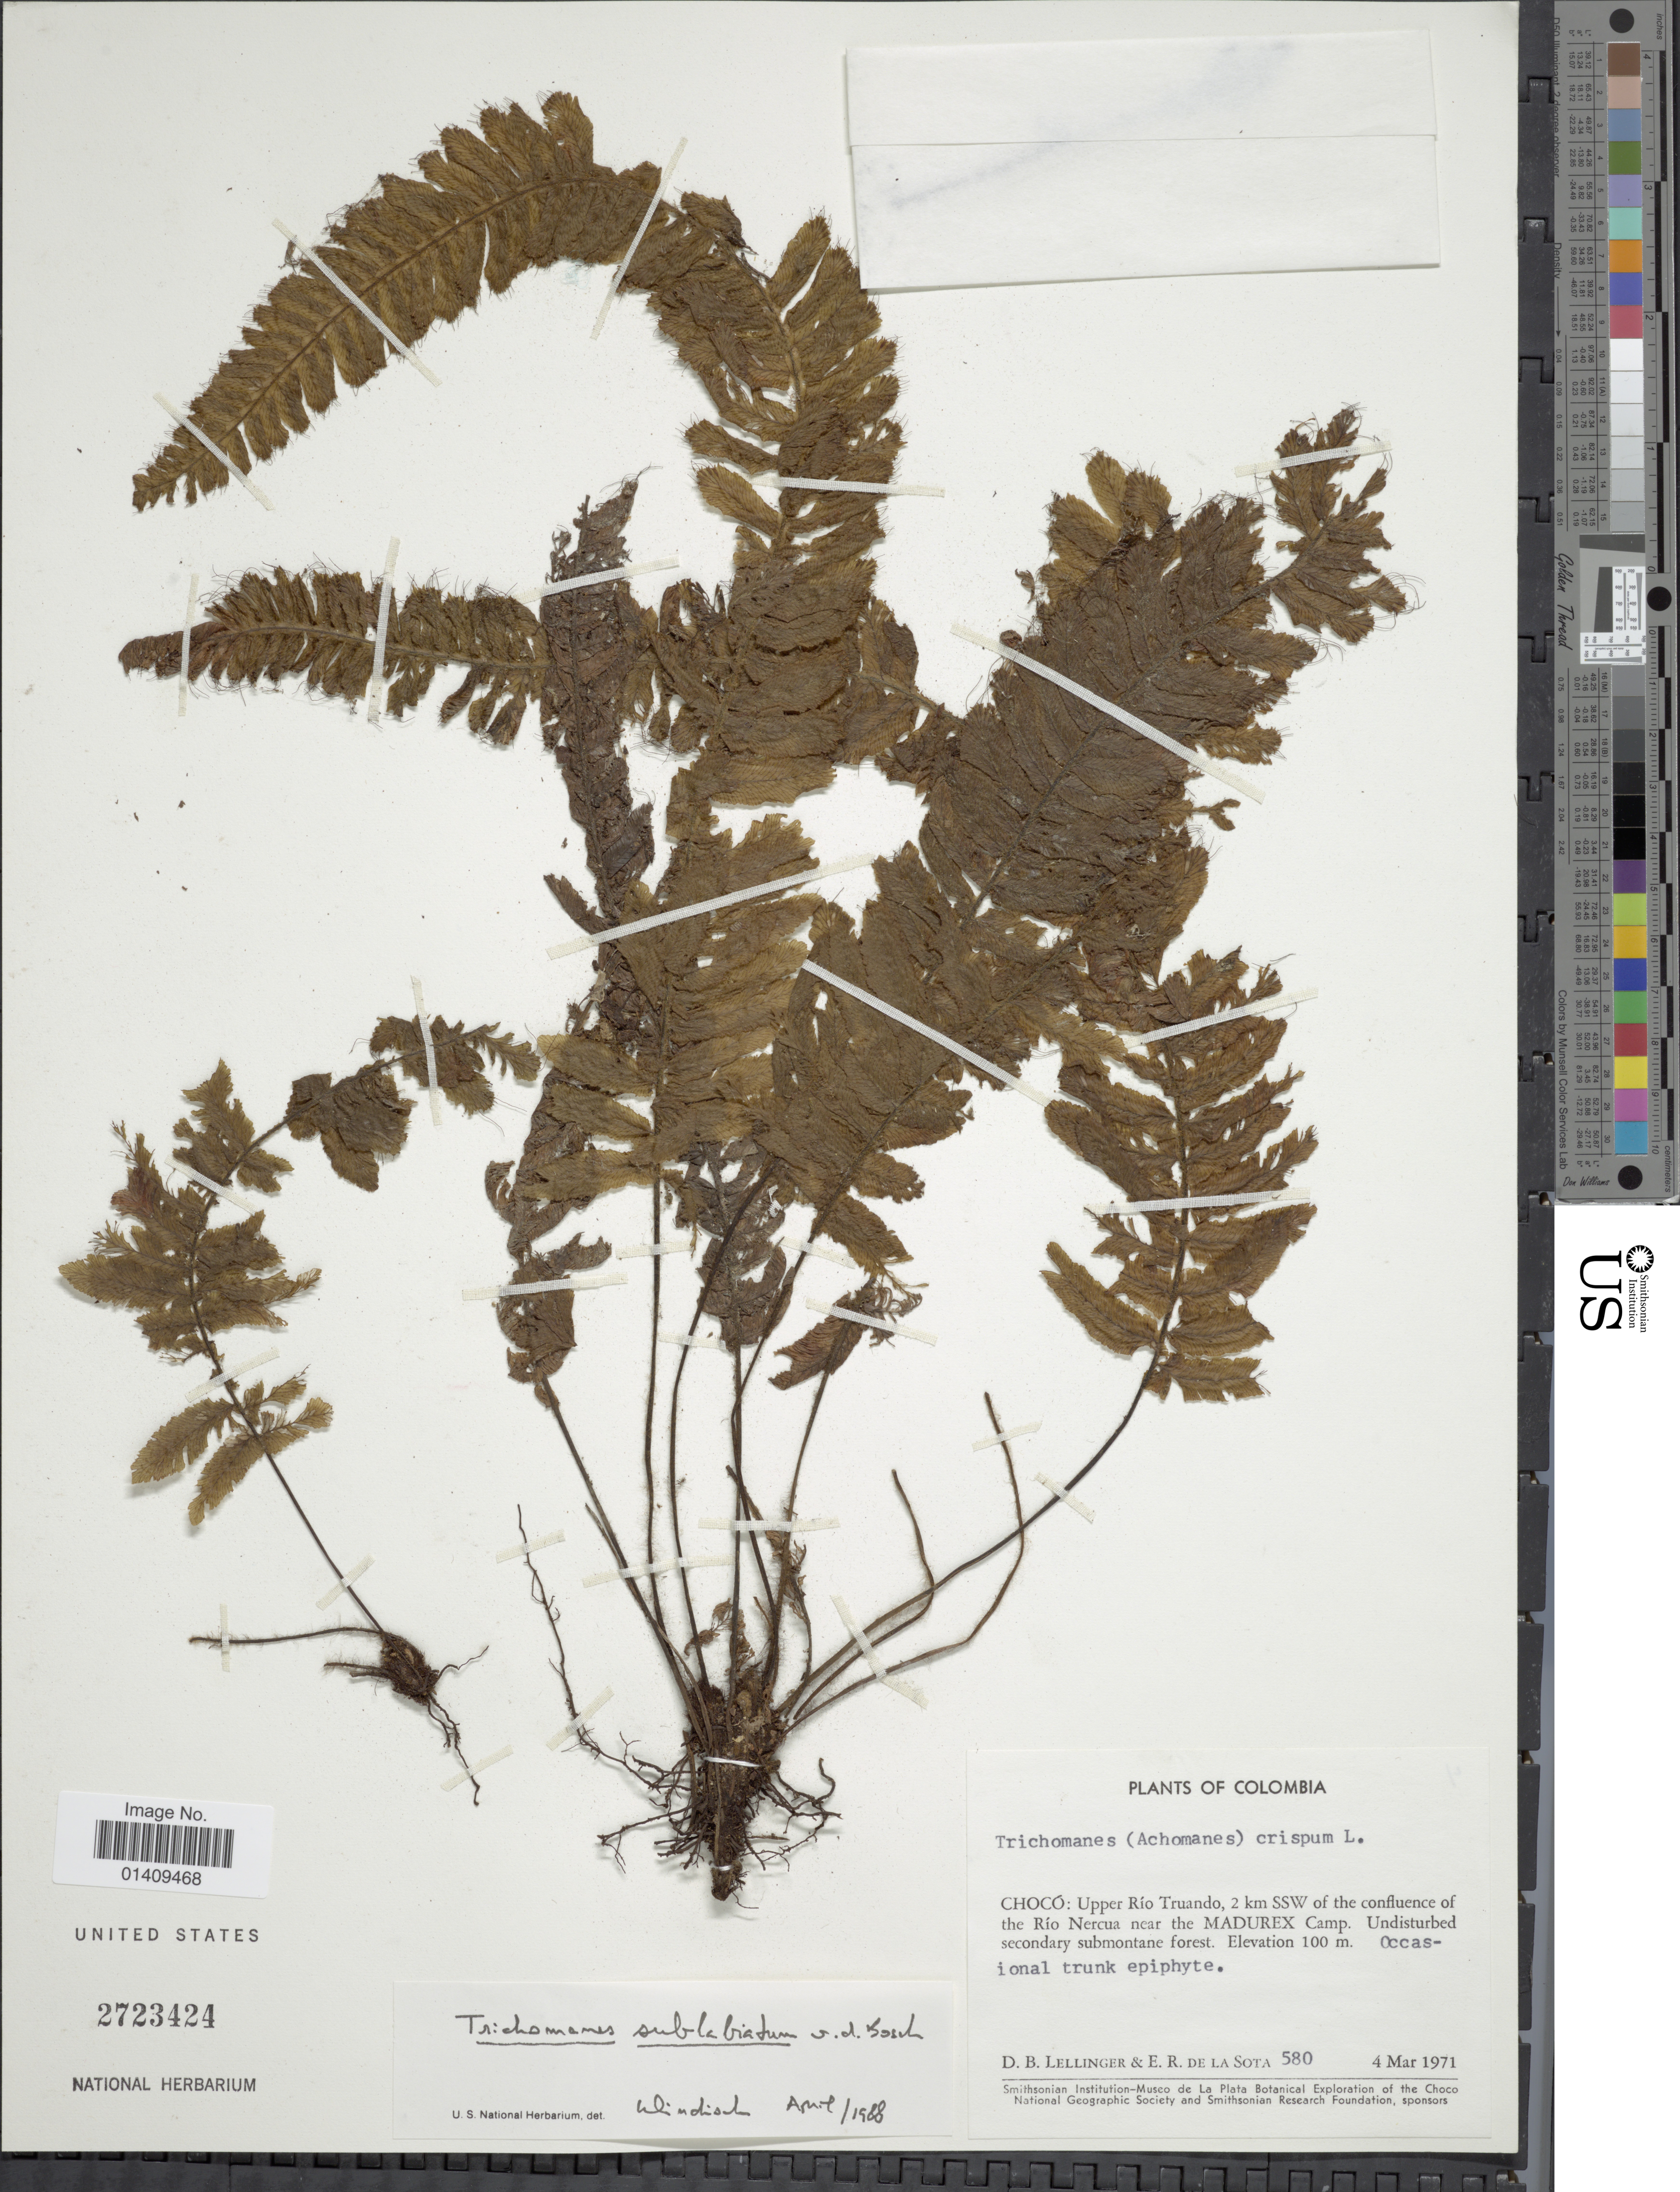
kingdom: Plantae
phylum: Tracheophyta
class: Polypodiopsida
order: Hymenophyllales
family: Hymenophyllaceae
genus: Trichomanes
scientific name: Trichomanes sublabiatum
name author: Bosch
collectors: D. B. Lellinger & E. R. de la Sota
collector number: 580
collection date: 1971-03-04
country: Colombia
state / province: Chocó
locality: Upper Rio Truando 2 km SSW of the confluence of the Rio nercua near the Madurex camp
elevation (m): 100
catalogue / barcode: US 2723424